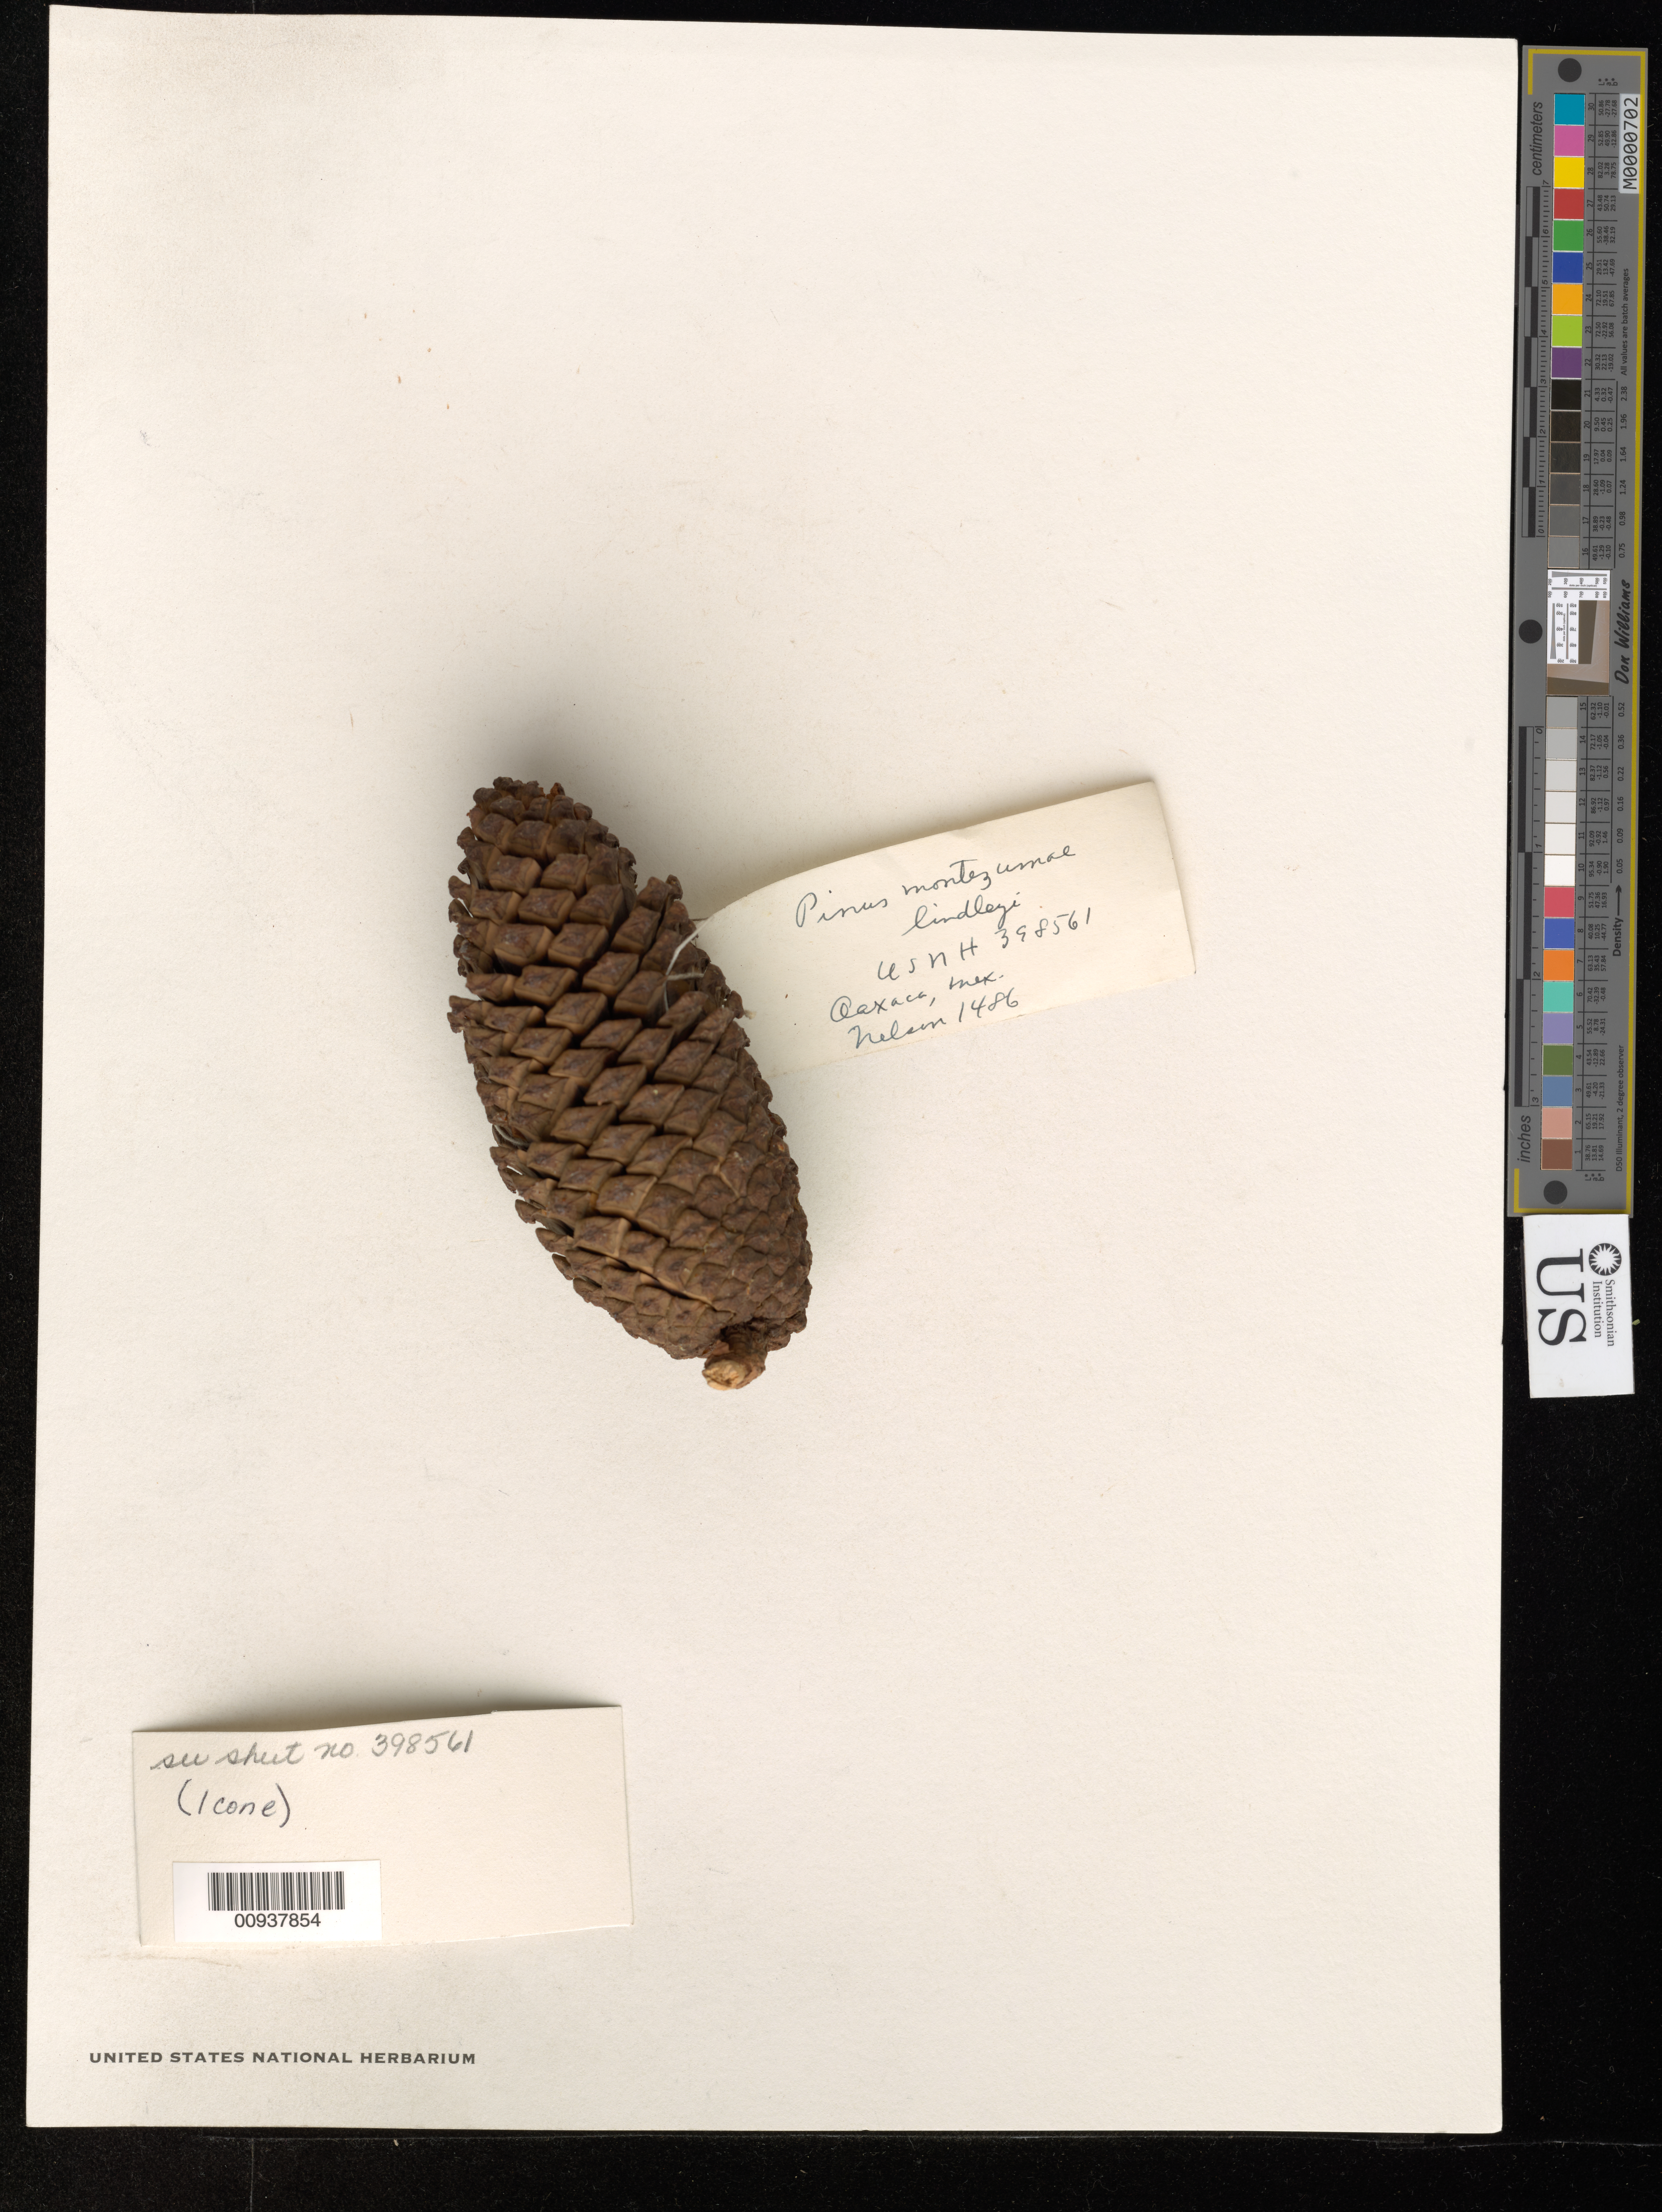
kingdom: Plantae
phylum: Tracheophyta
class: Pinopsida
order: Pinales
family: Pinaceae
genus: Pinus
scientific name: Pinus montezumae var. lindleyi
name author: Loudon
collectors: E. W. Nelson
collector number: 1486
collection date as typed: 20 Sep 1894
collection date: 1894-09-20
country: Mexico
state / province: Oaxaca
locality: Valley of Oaxaca.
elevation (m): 1676